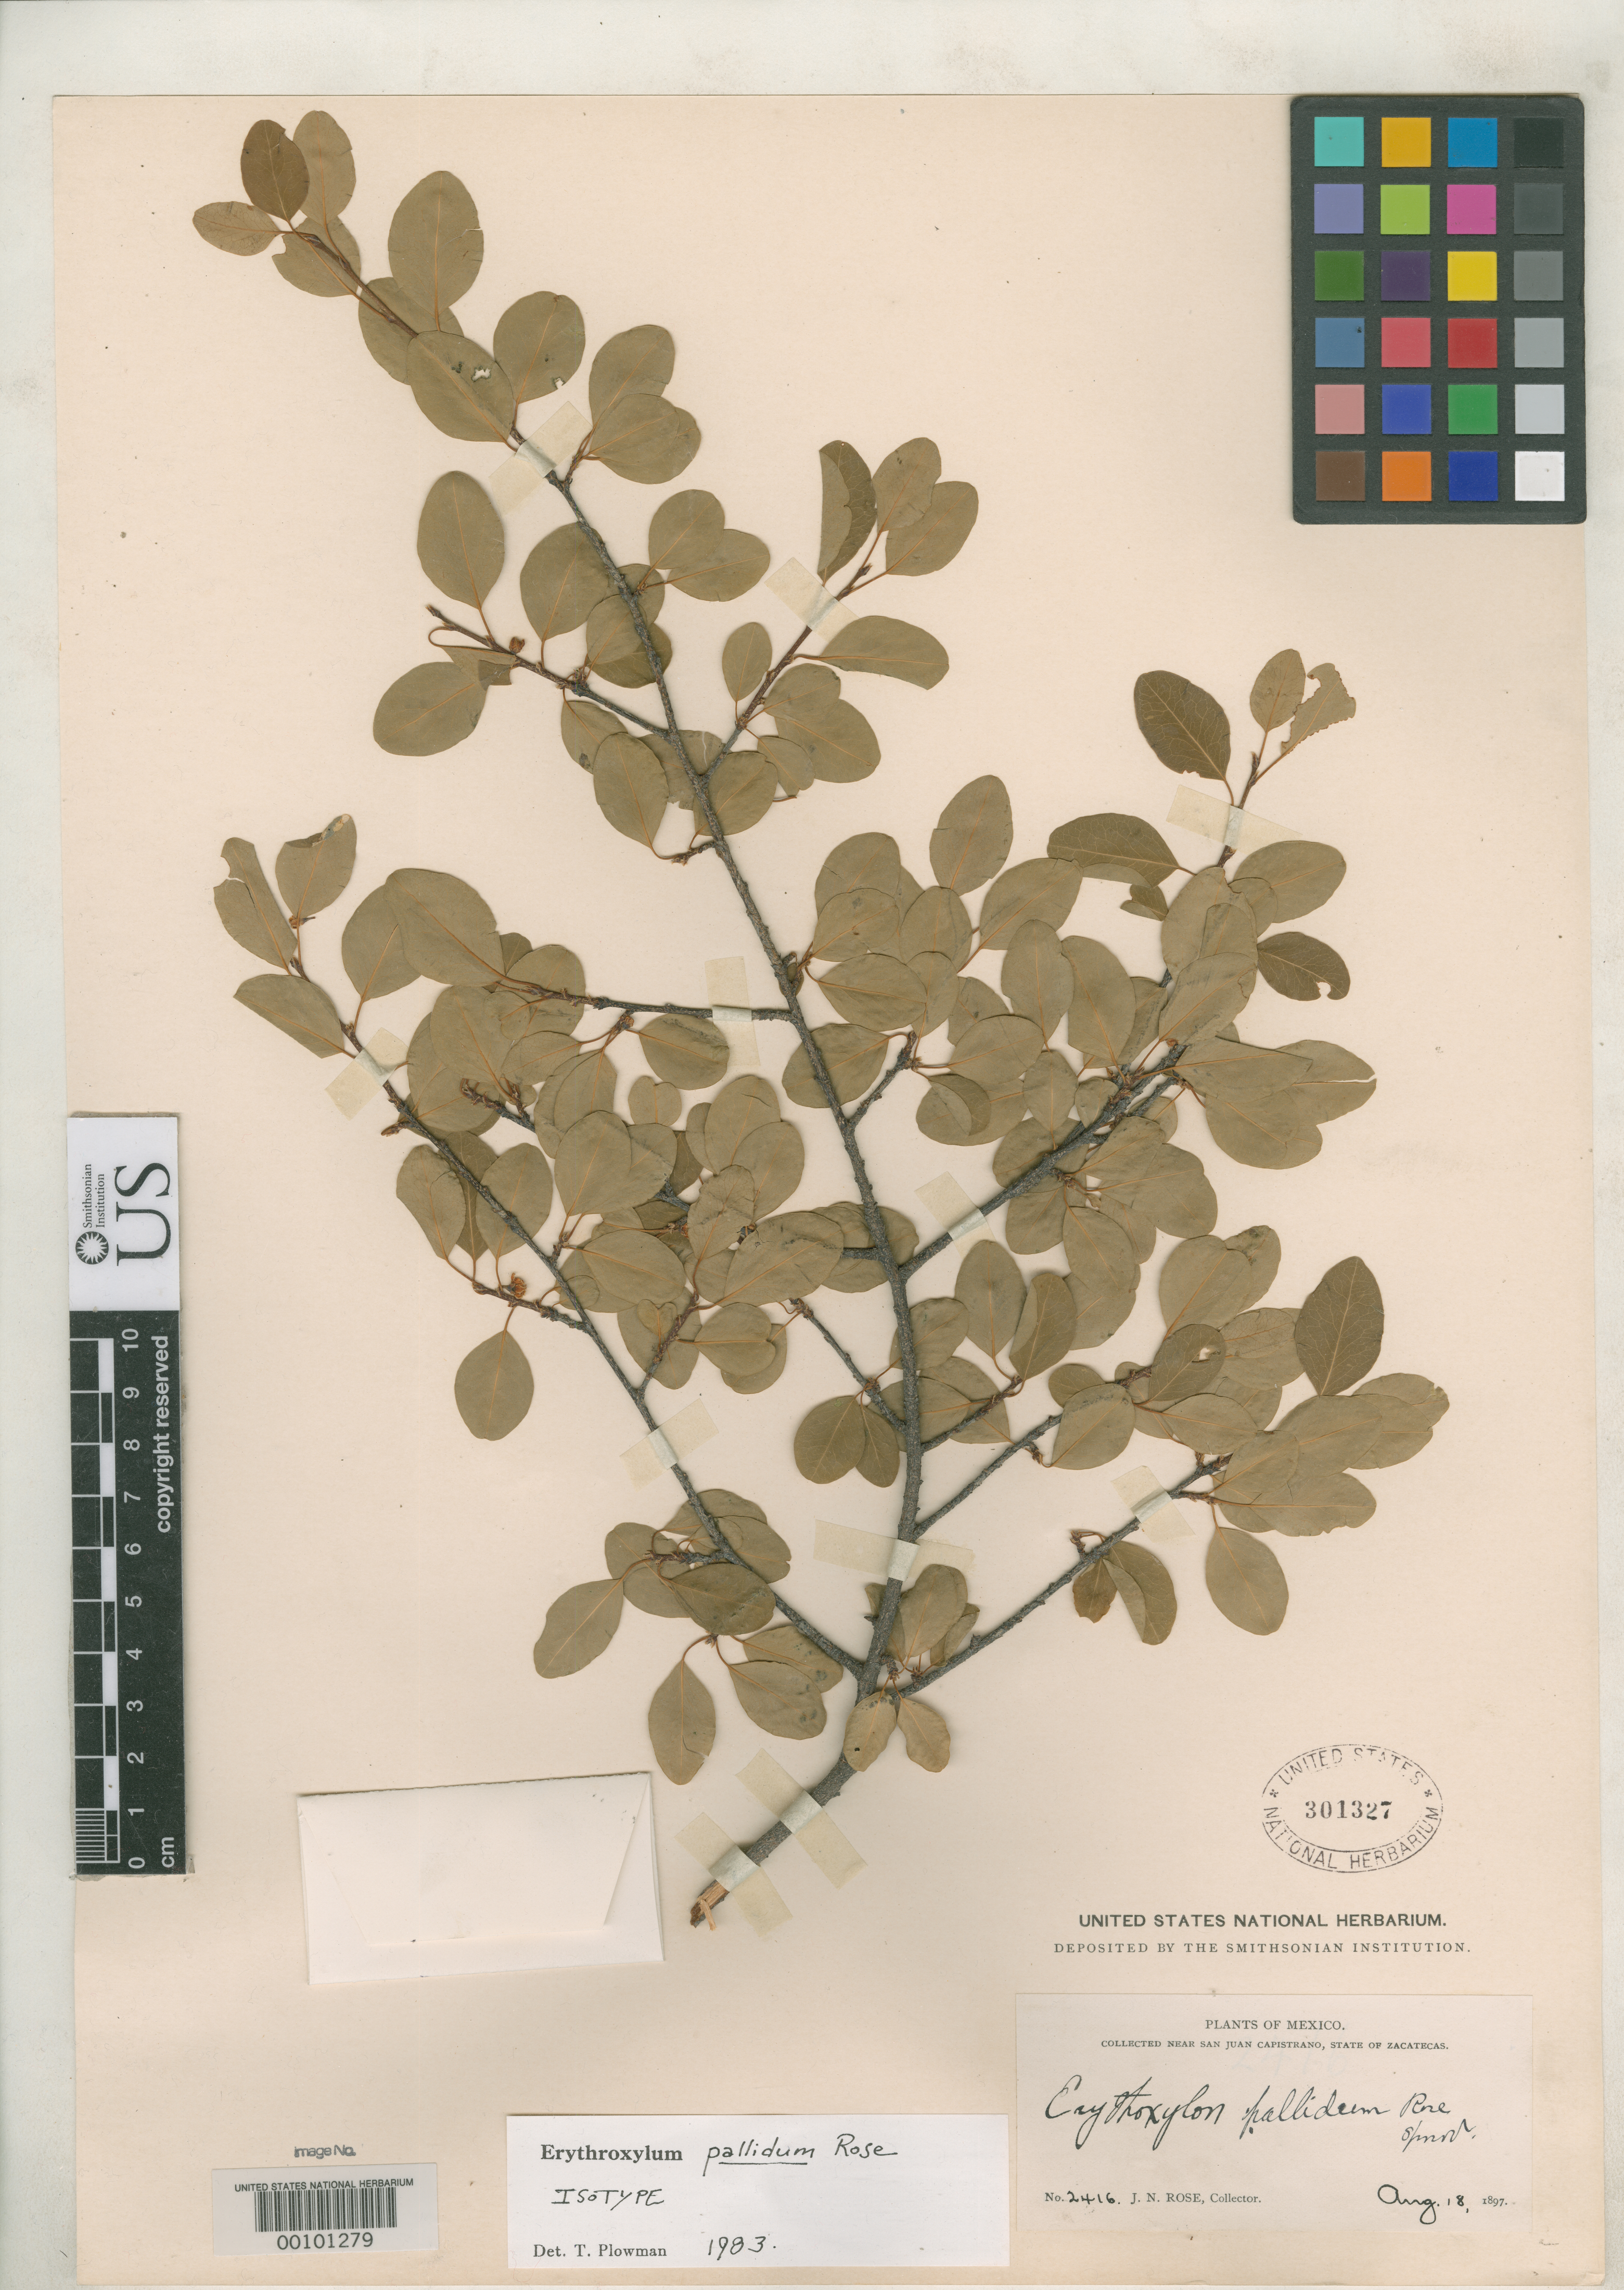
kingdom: Plantae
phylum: Tracheophyta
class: Magnoliopsida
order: Malpighiales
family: Erythroxylaceae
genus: Erythroxylum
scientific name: Erythroxylum pallidum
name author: Rose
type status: Holotype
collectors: J. N. Rose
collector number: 2416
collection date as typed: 18 Aug 1897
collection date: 1897-08-18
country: Mexico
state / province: Zacatecas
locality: Hacienda of San Juan Capistrano.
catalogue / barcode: US 301327